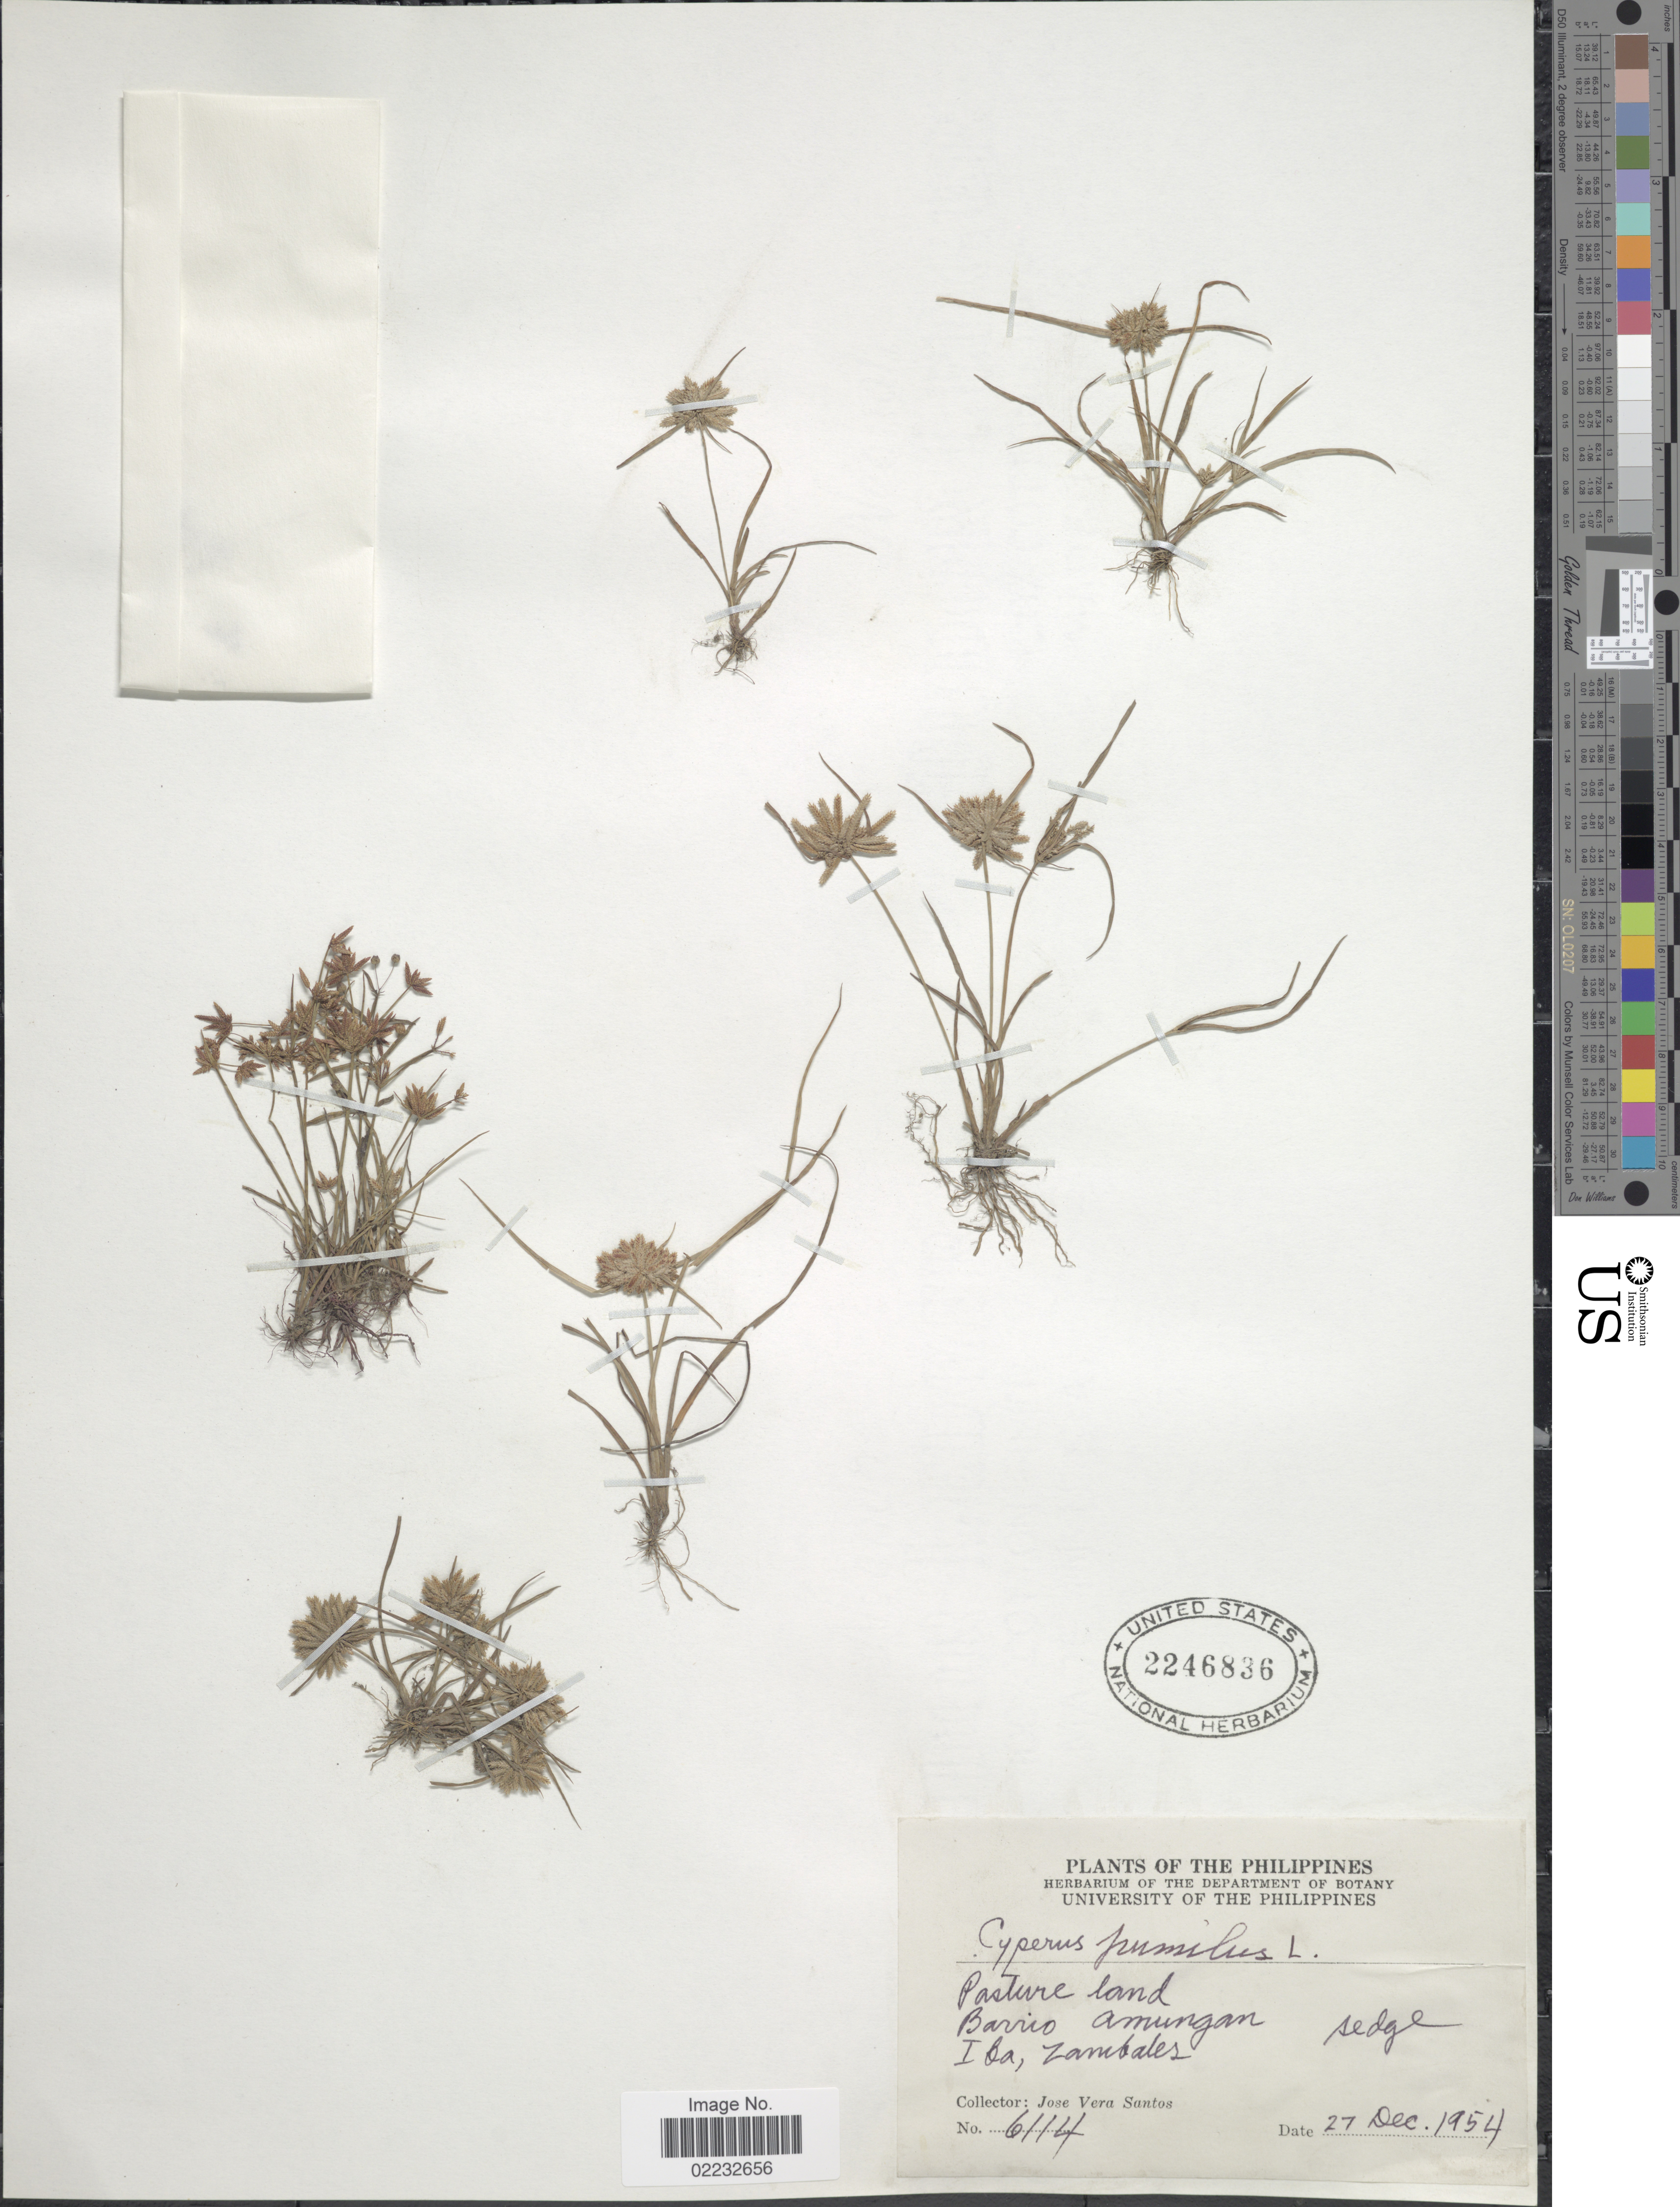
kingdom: Plantae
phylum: Tracheophyta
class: Liliopsida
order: Poales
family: Cyperaceae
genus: Cyperus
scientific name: Cyperus pumilus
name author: L.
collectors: J. Santos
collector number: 6114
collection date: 1954-12-27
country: Philippines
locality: Barrio Amungan Iba, Zambales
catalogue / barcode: US 2246836